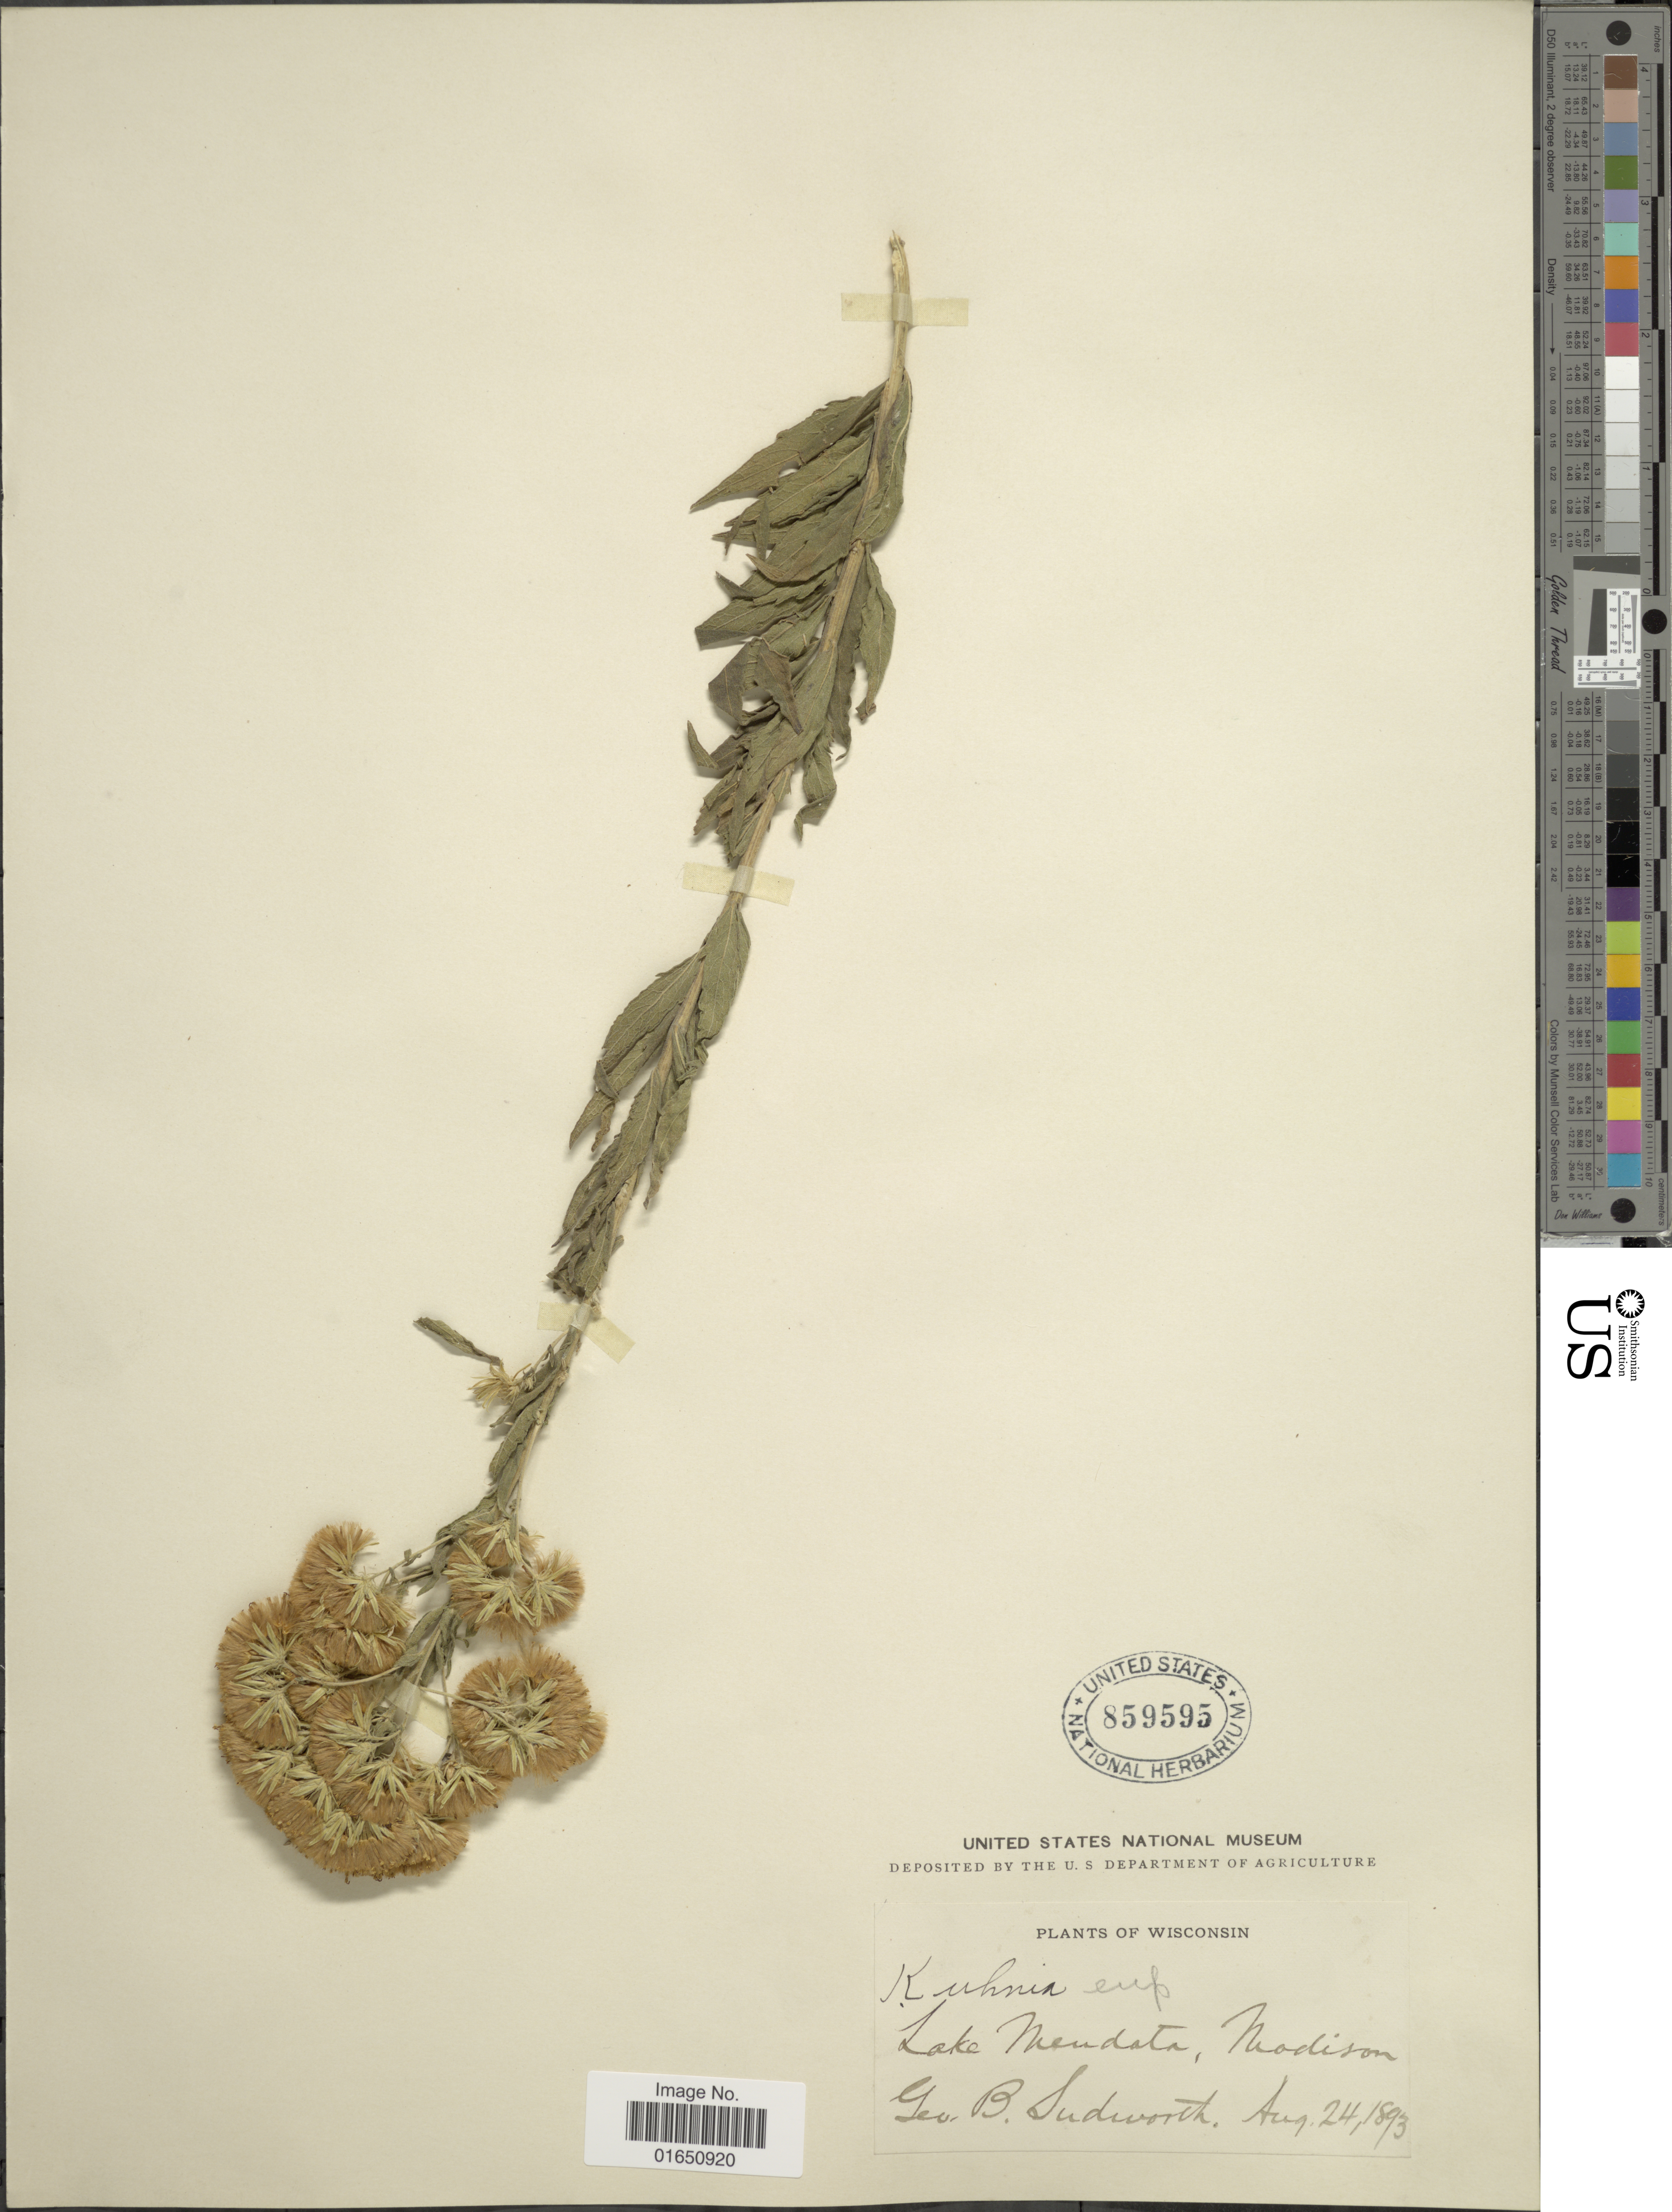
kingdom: Plantae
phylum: Tracheophyta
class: Magnoliopsida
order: Asterales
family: Asteraceae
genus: Brickellia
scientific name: Brickellia eupatorioides var. corymbulosa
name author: (Torr. & A. Gray) Shinners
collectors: G. B. Sudworth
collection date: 1893-08-24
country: United States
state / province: Wisconsin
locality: Lake Mendata, Madison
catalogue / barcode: US 859595